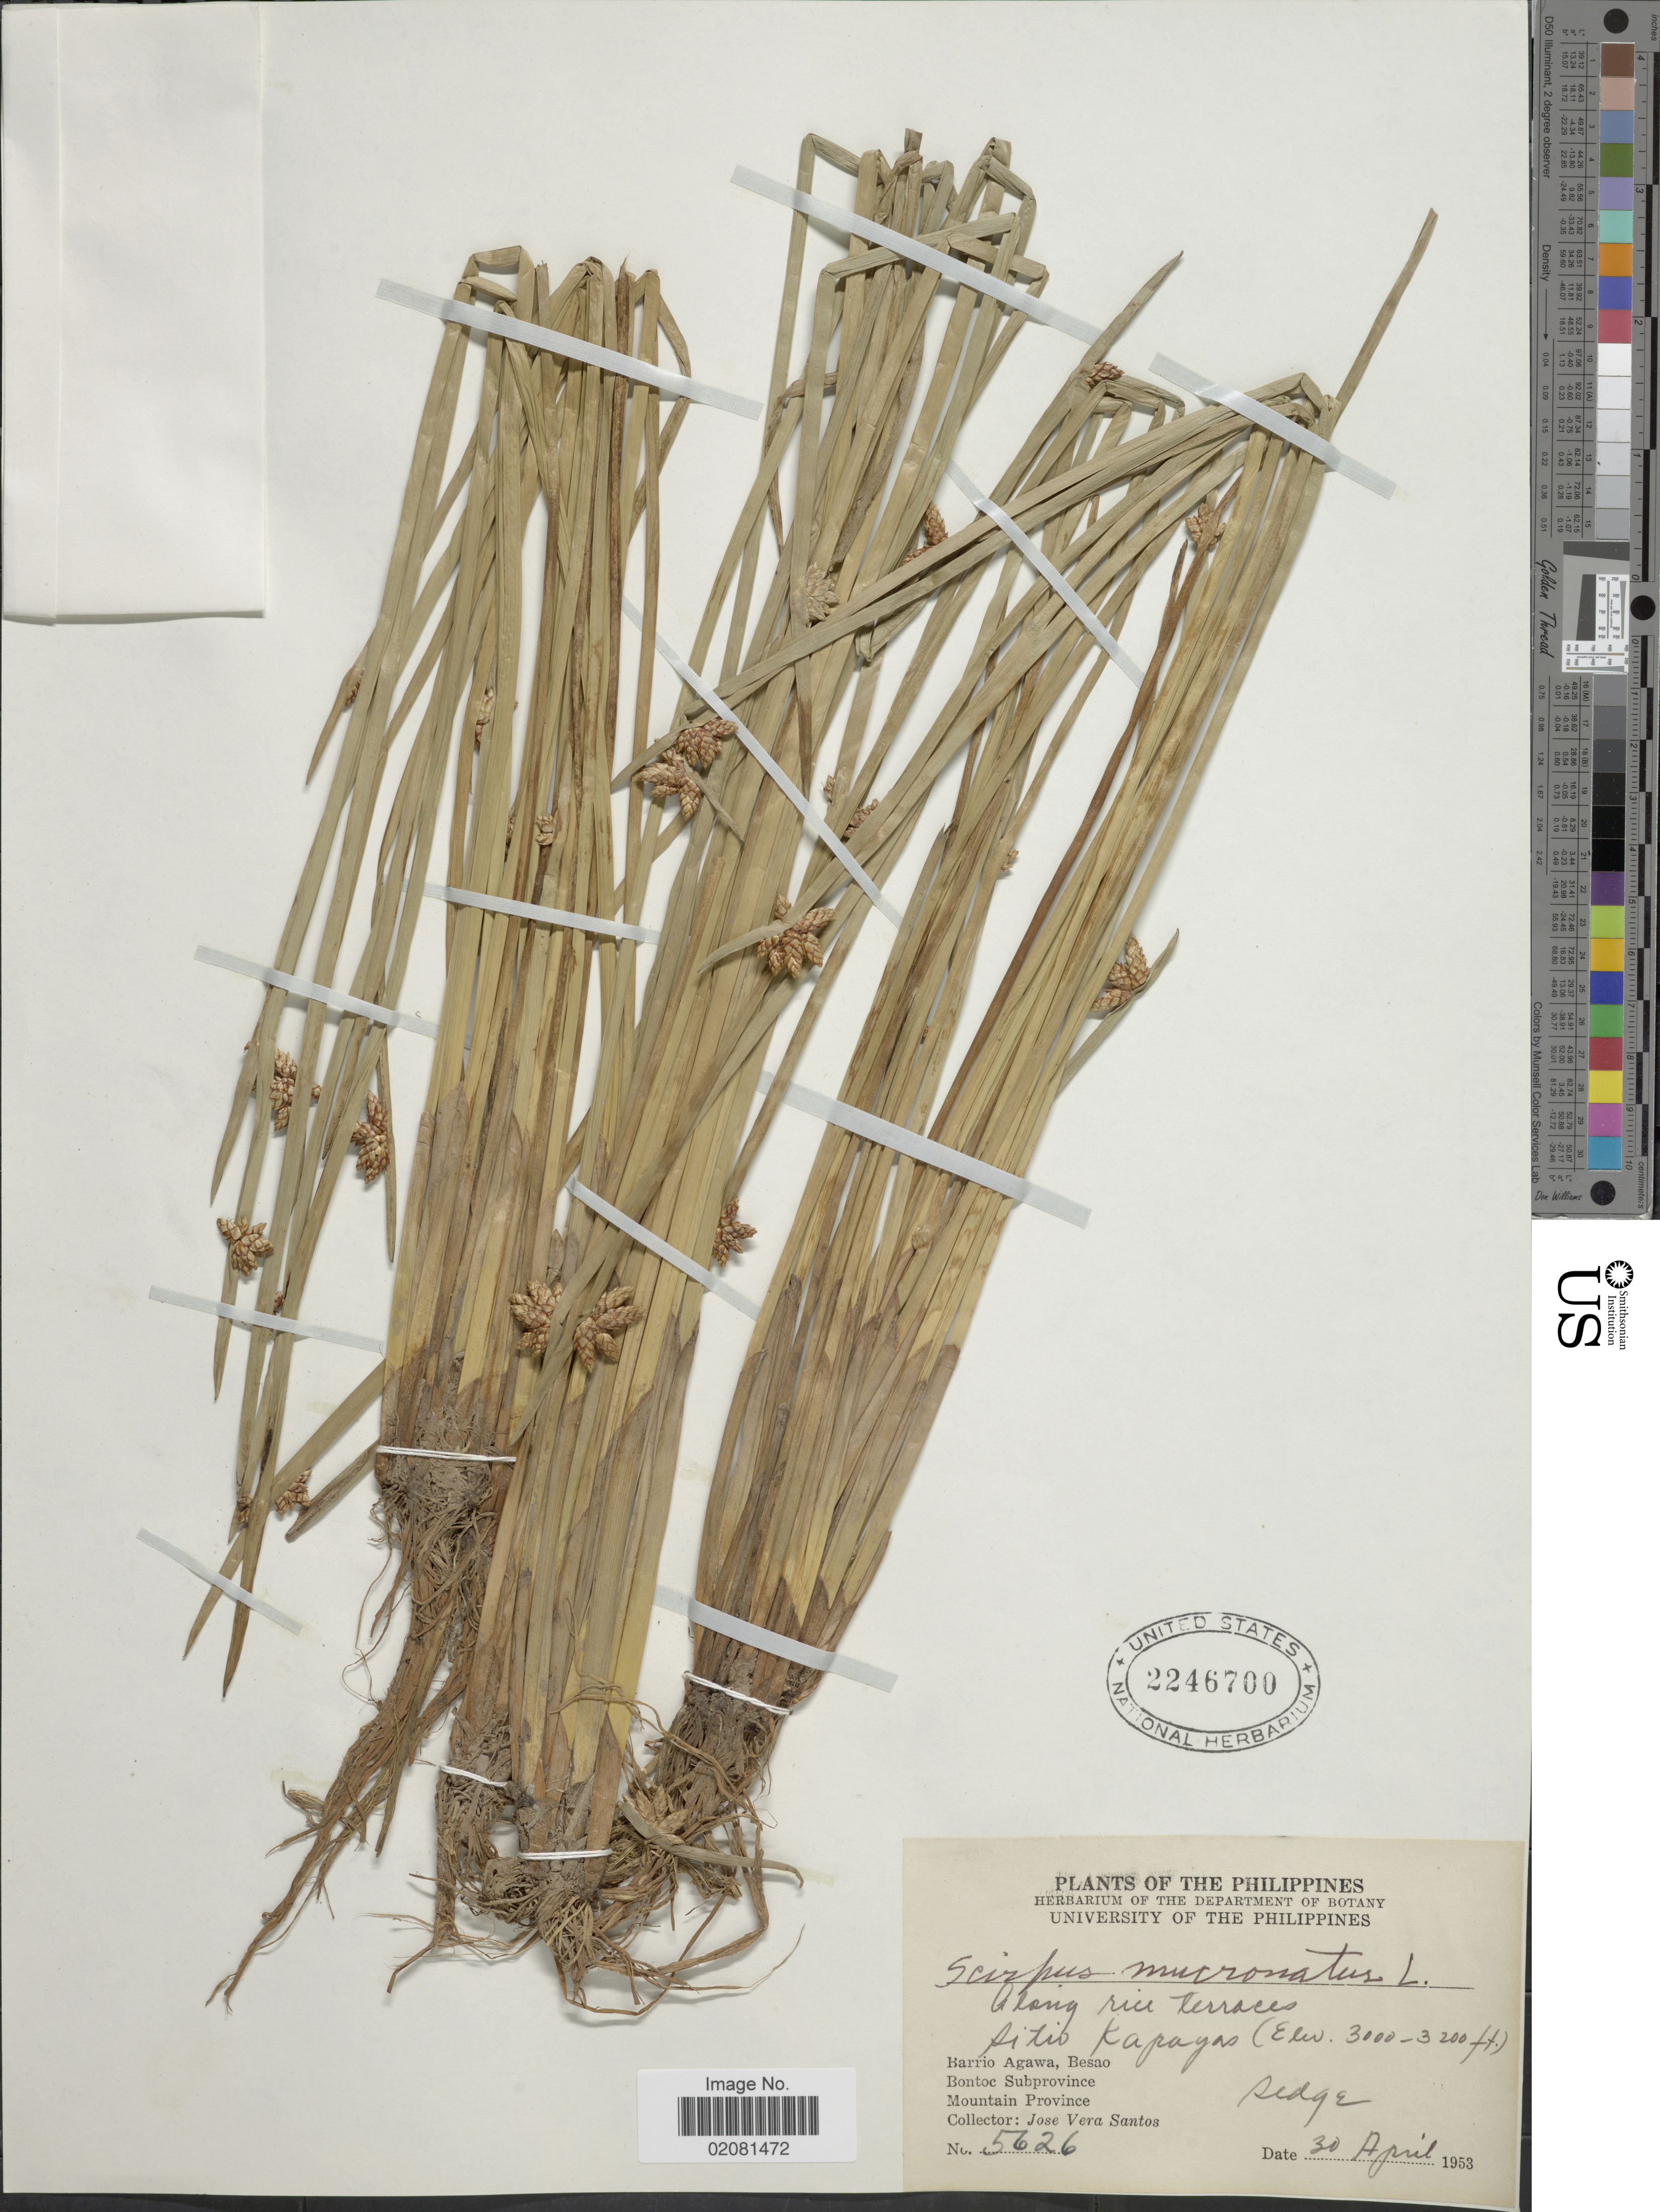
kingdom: Plantae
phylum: Tracheophyta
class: Liliopsida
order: Poales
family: Cyperaceae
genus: Schoenoplectus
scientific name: Schoenoplectus mucronatus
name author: (L.) Palla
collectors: J. V. Santos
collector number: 5626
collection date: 1953-04-30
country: Philippines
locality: Along rice terraces. Sitio Kapayas. Barrio Agawa, Besao. Bontoc Subprovince. Mountain Province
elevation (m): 914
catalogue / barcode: US 2246700